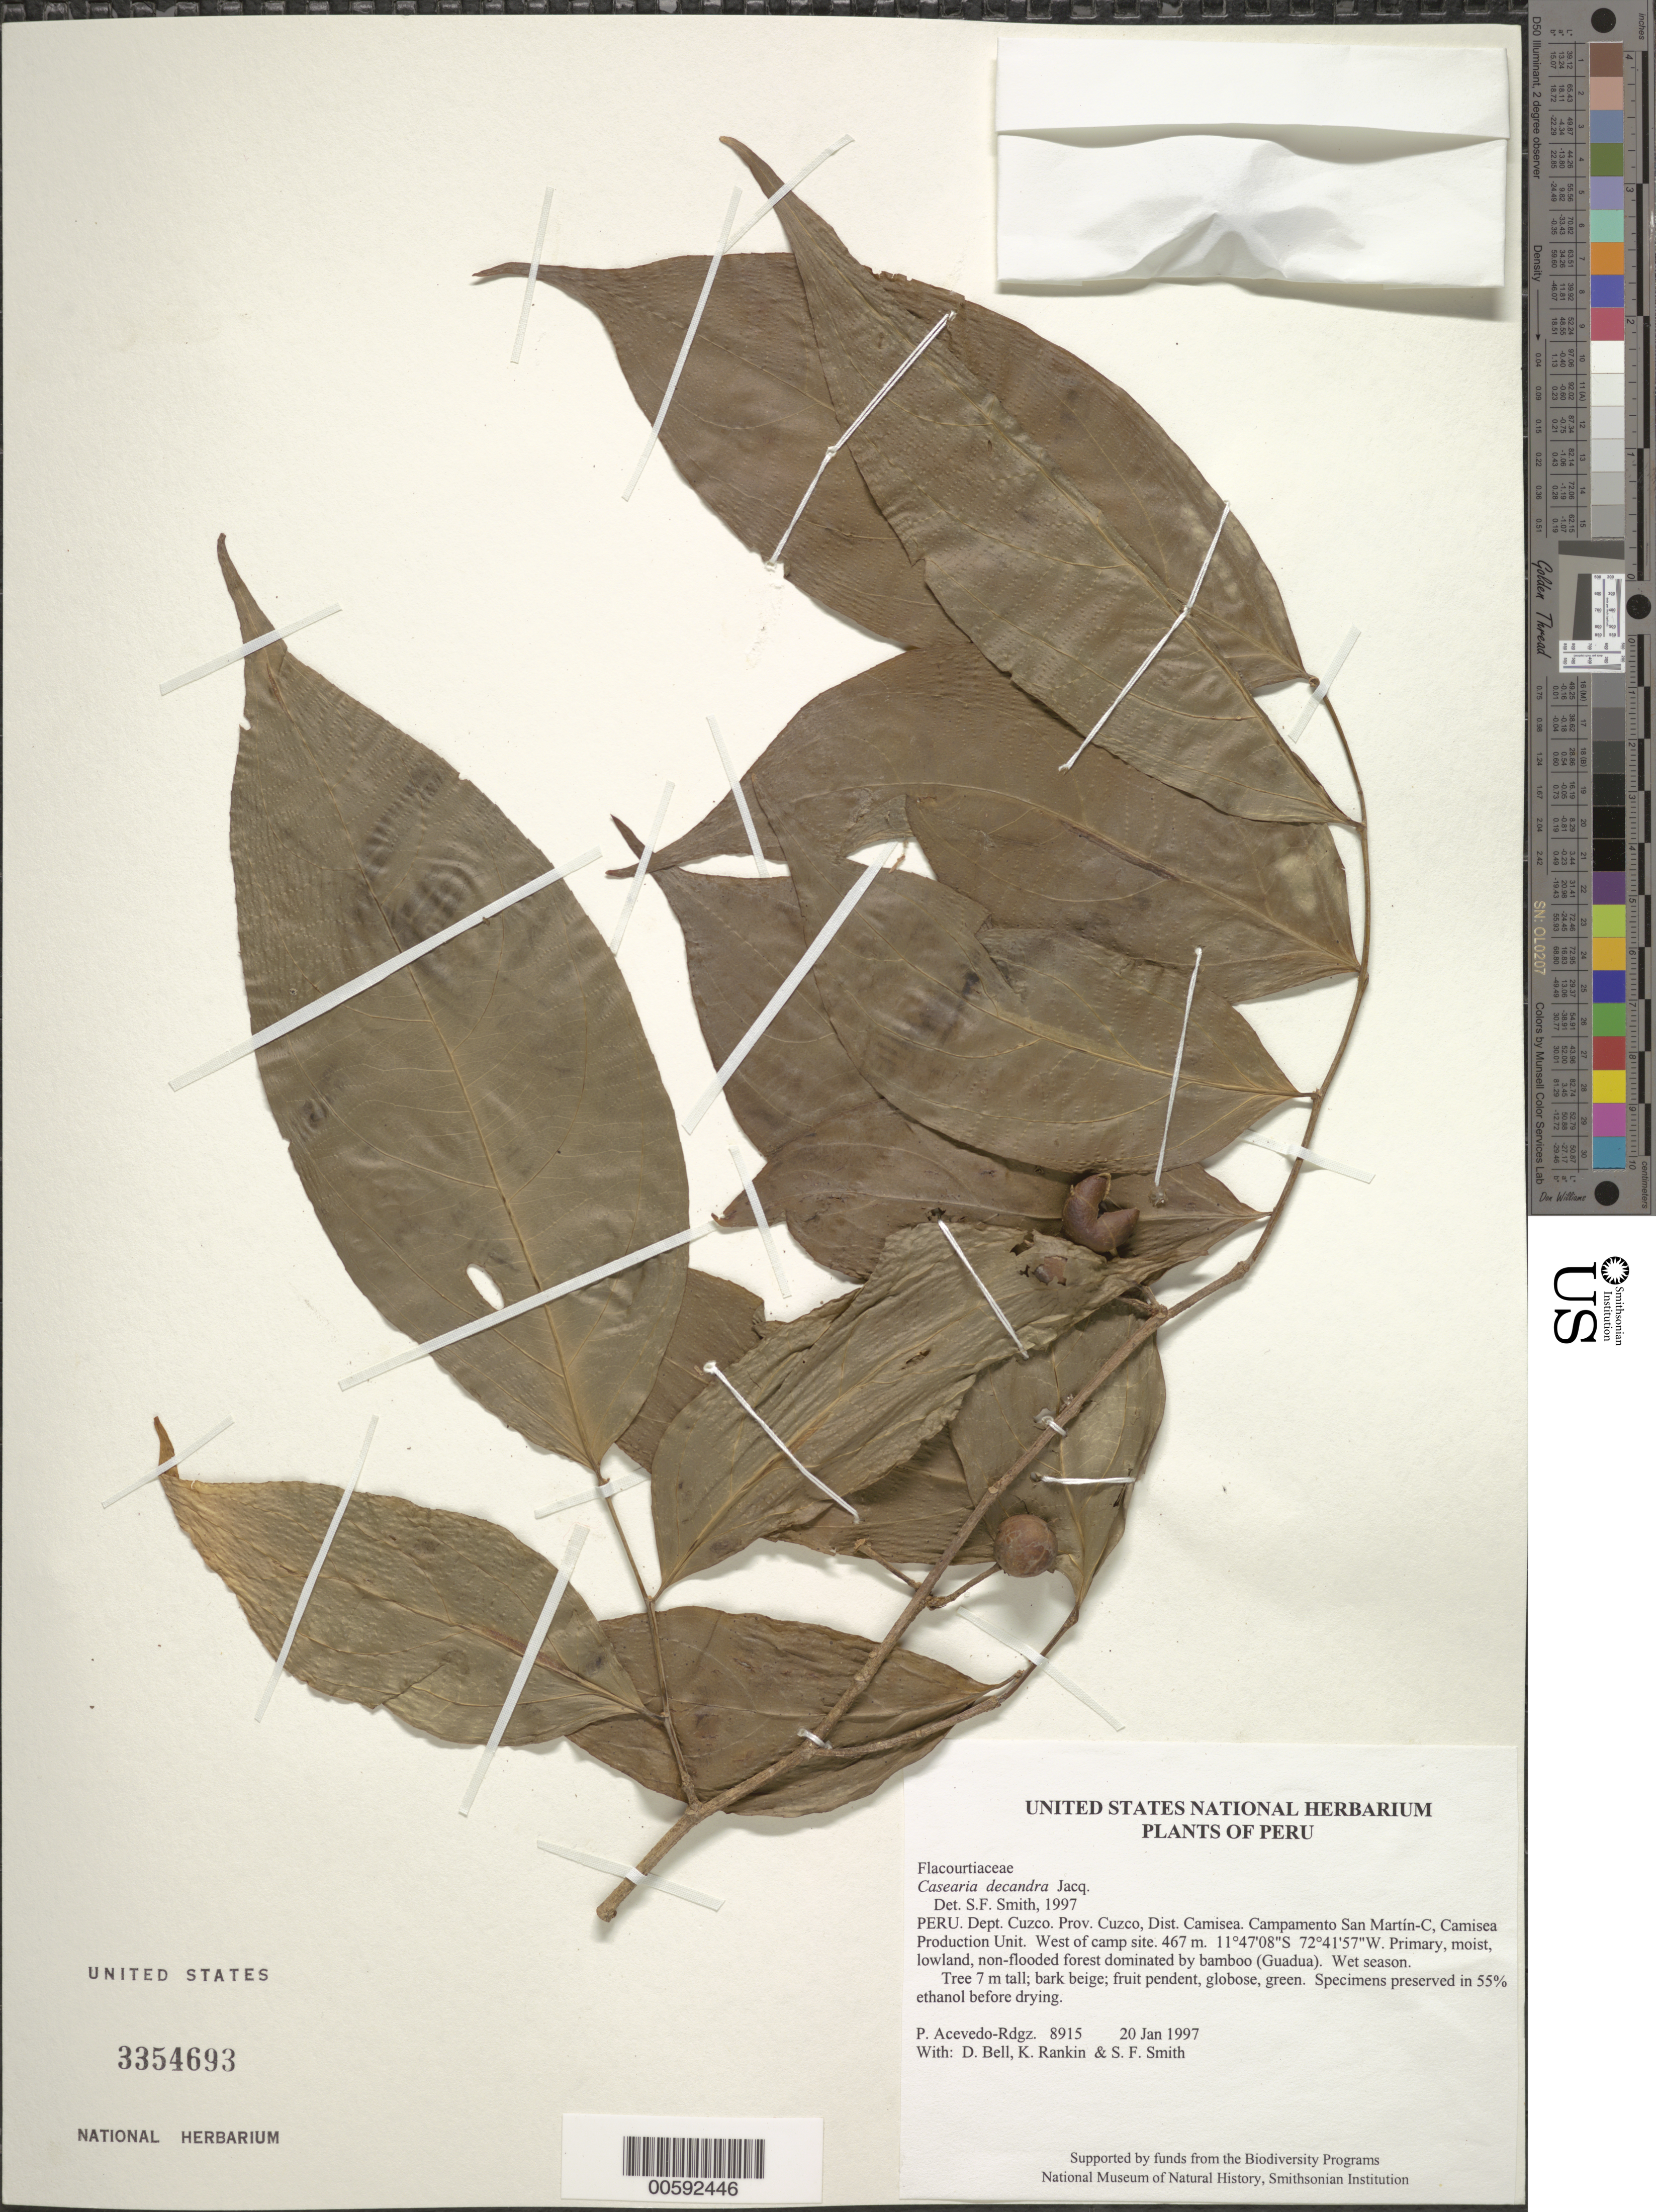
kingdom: Plantae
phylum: Tracheophyta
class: Magnoliopsida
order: Malpighiales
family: Salicaceae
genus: Casearia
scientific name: Casearia decandra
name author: Jacq.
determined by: Smith, Stephen F., (US), NMNH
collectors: P. Acevedo-Rodr., D. A. Bell, K. B. Rankin & S.F. Smith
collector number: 8915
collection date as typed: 20 Jan 1997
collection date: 1997-01-20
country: Peru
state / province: Cusco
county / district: Cusco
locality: Districto Camisea, Campamento San Martín-C, Camisea Production Unit. West of camp site.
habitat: Primary, moist, lowland, non-flooded forest dominated by bamboo (Guadua). Wet season.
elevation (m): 467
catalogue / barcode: US 3354693